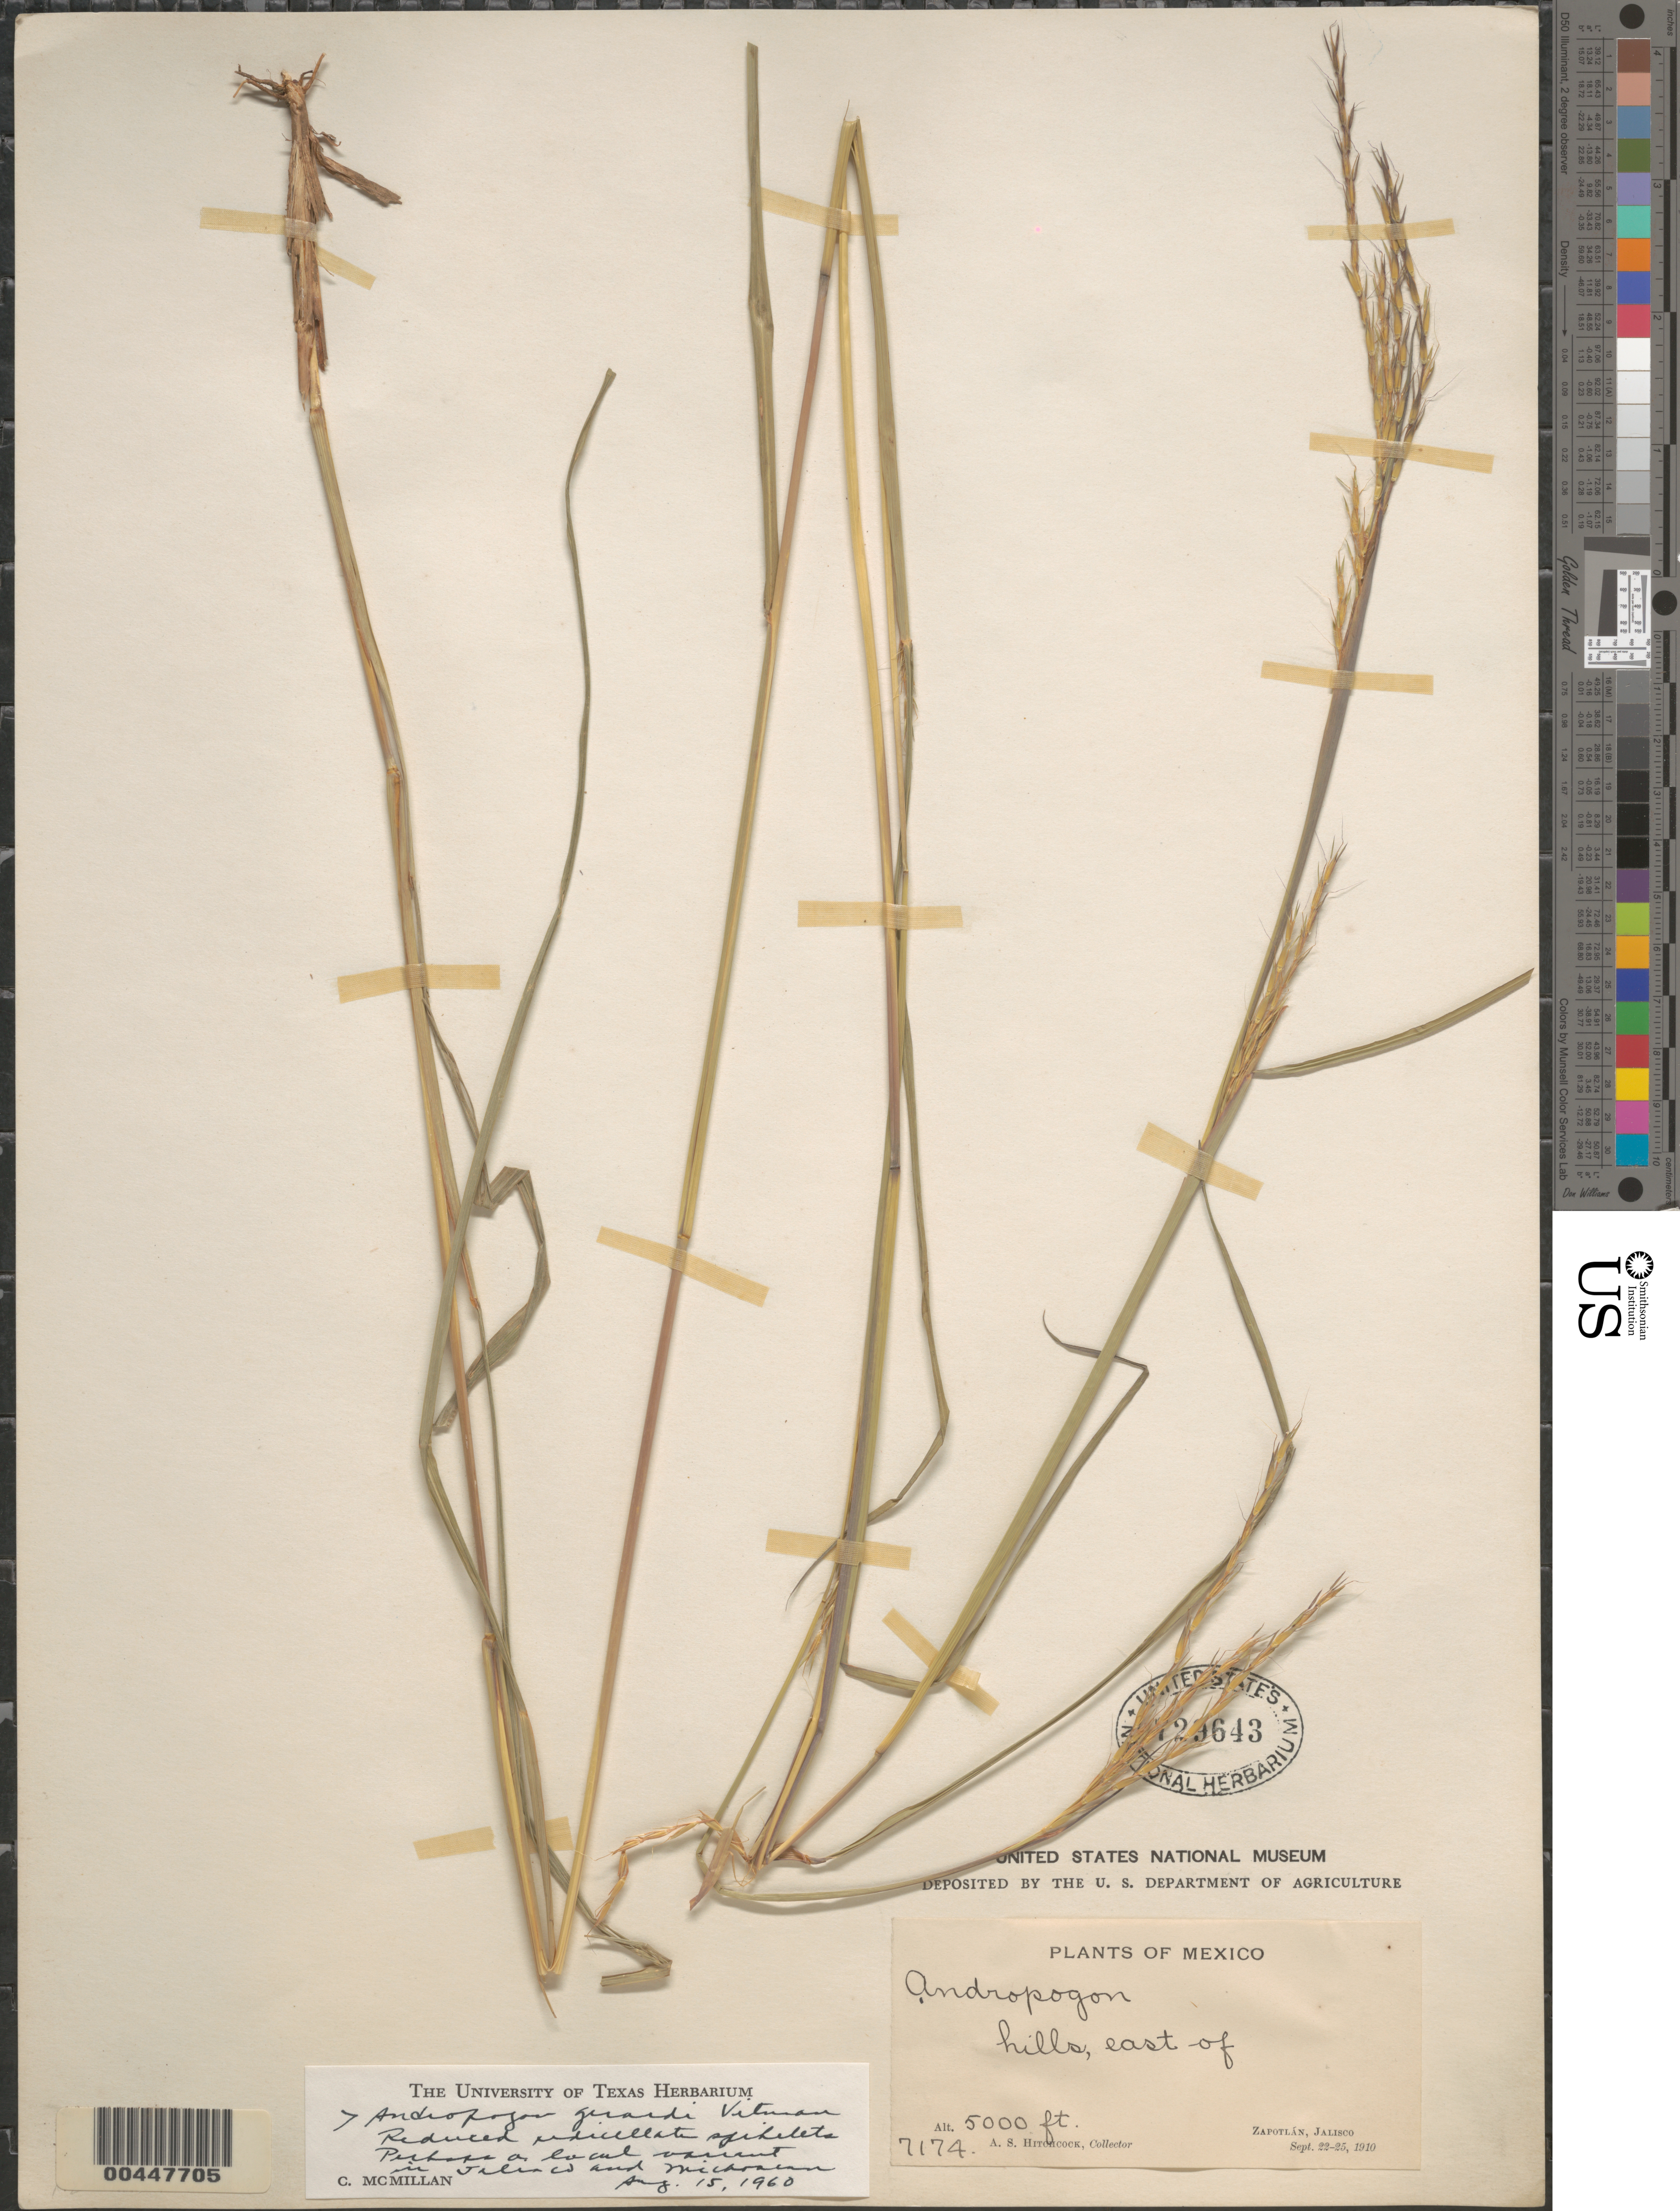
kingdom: Plantae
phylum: Tracheophyta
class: Liliopsida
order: Poales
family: Poaceae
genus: Andropogon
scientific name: Andropogon gerardii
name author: Vitman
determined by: McMillan, C.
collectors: A. S. Hitchcock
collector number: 7174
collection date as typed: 22 Sep 1910 to 25 Sep 1910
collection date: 1910-09-22/1910-09-25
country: Mexico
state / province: Jalisco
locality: Zapotlán, E of hills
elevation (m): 1524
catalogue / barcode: US 729643